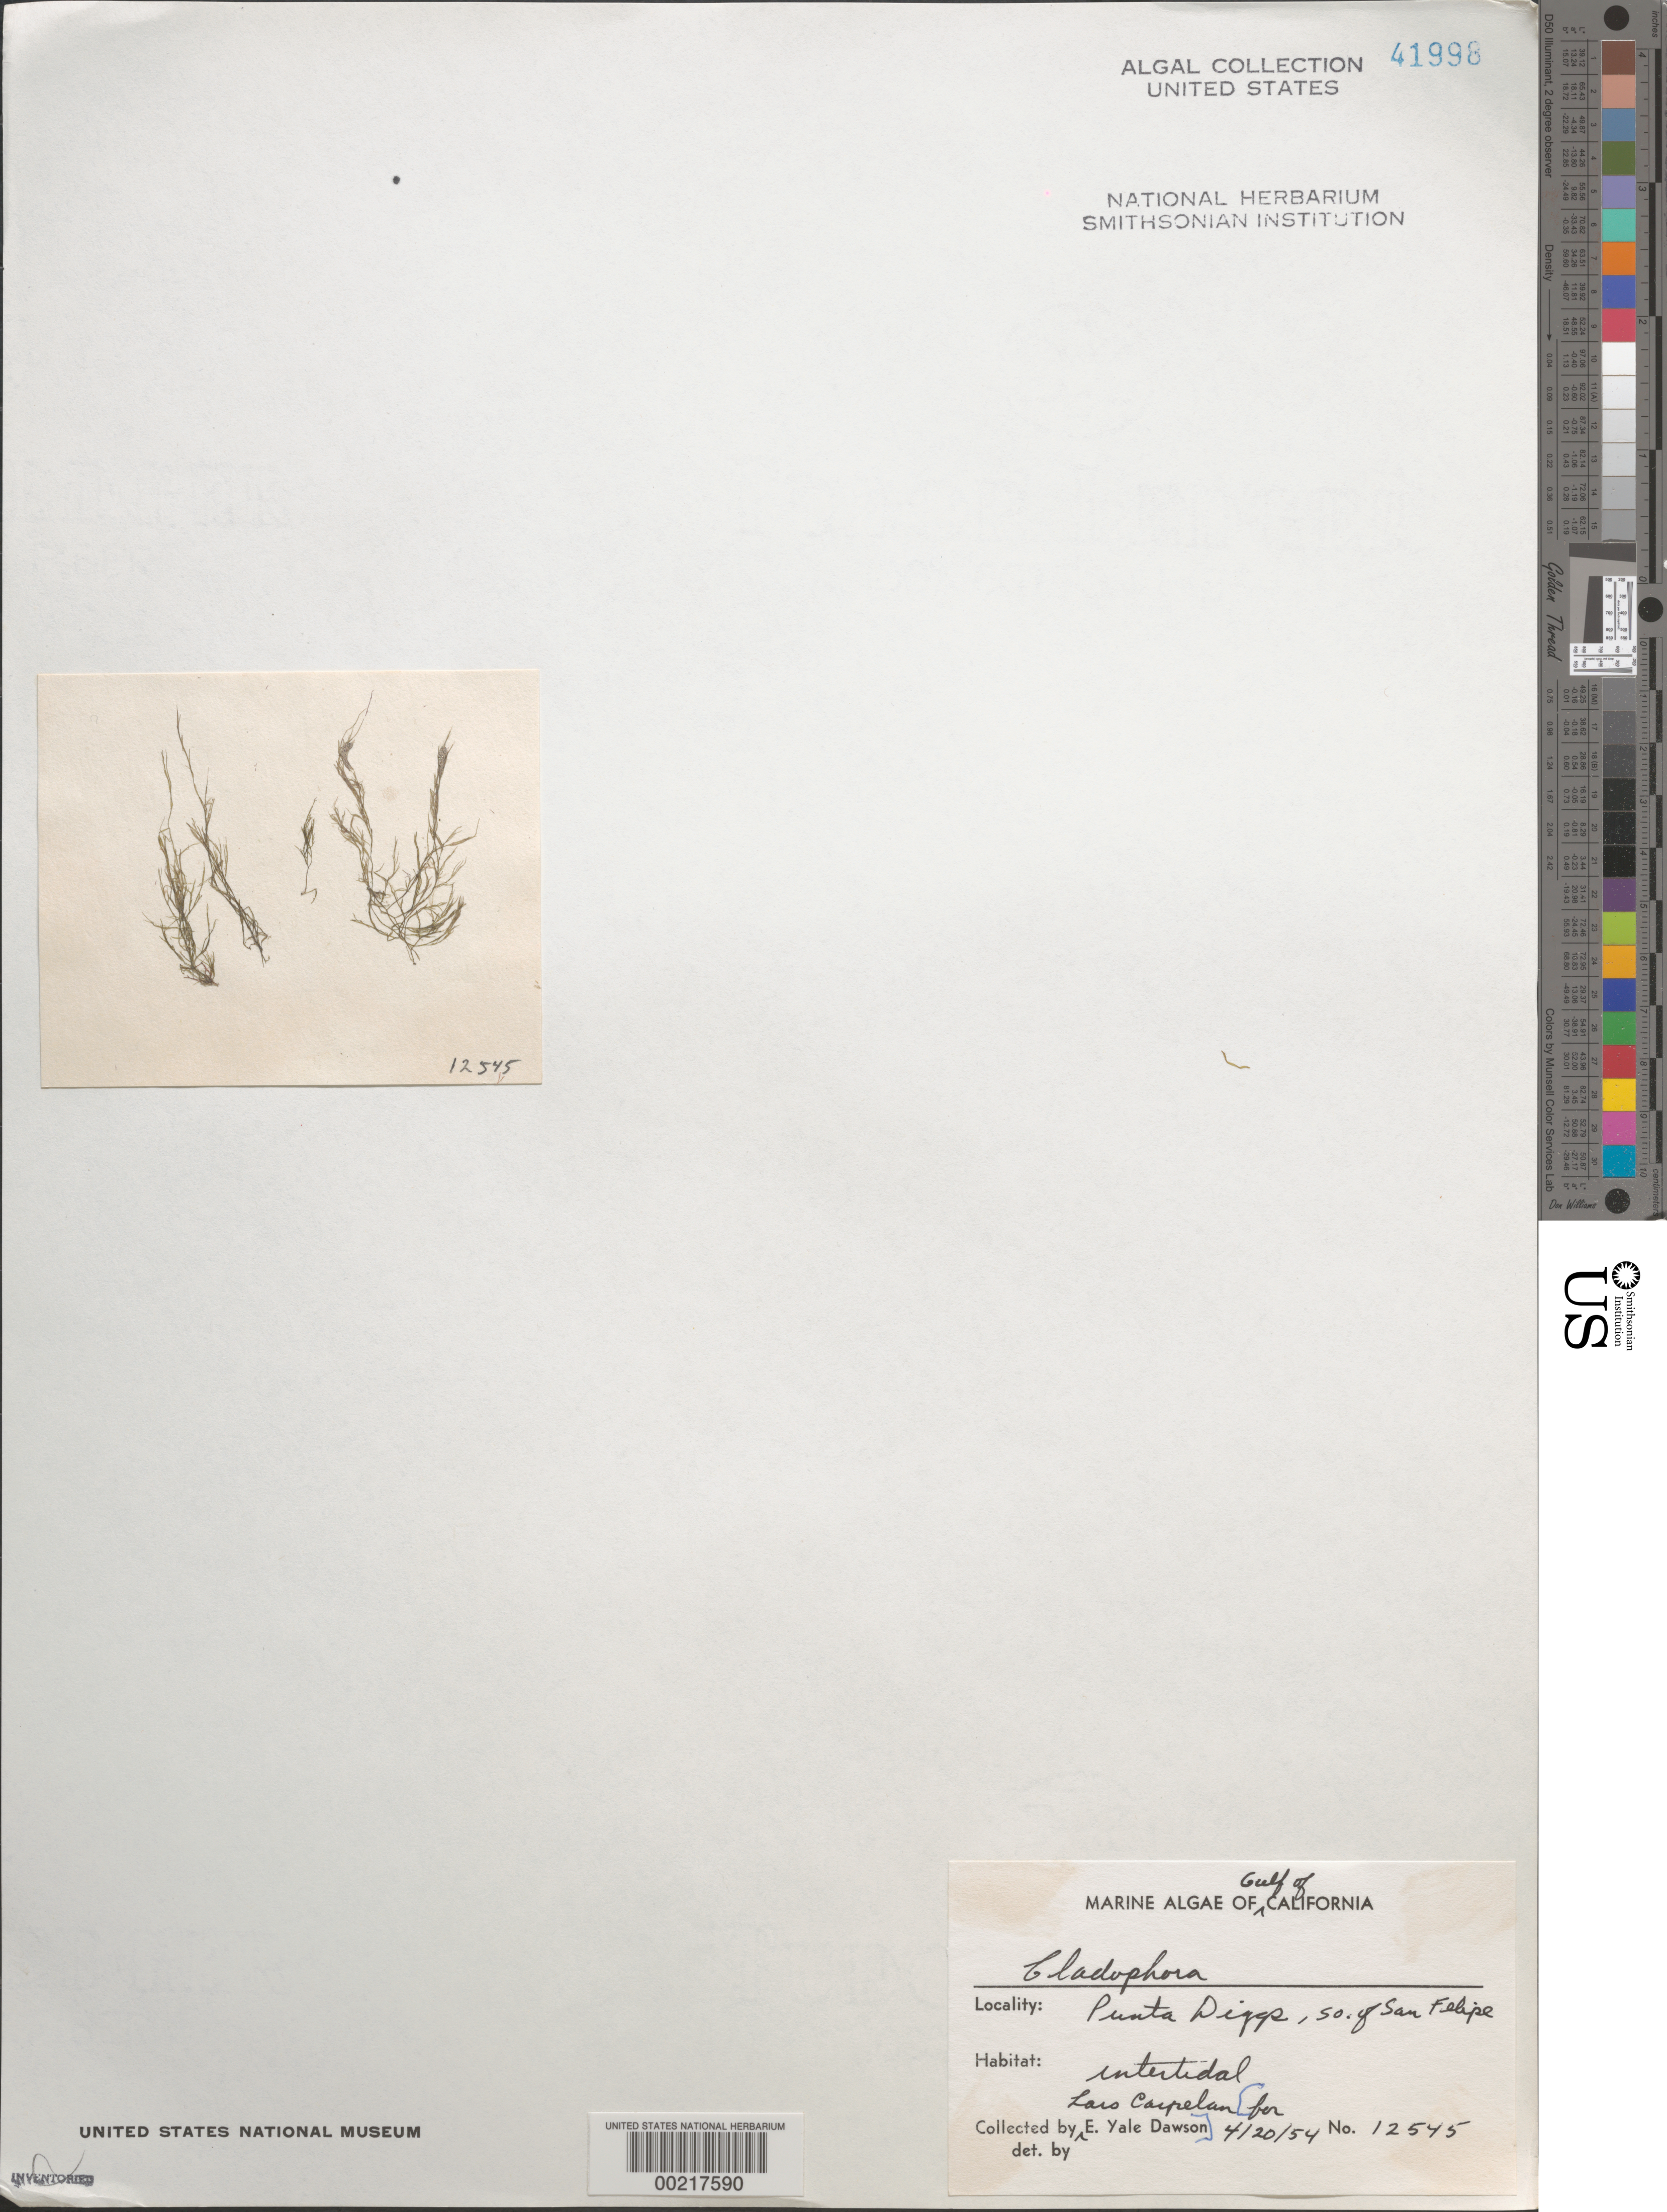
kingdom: Plantae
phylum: Chlorophyta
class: Ulvophyceae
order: Cladophorales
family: Cladophoraceae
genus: Cladophora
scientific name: Cladophora sp.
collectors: L. Carpelan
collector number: EYD 12545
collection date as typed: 20 Apr 1954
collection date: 1954-04-20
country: Mexico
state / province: Baja California Norte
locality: Punta Diego, south of San Felipe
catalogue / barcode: US 41998